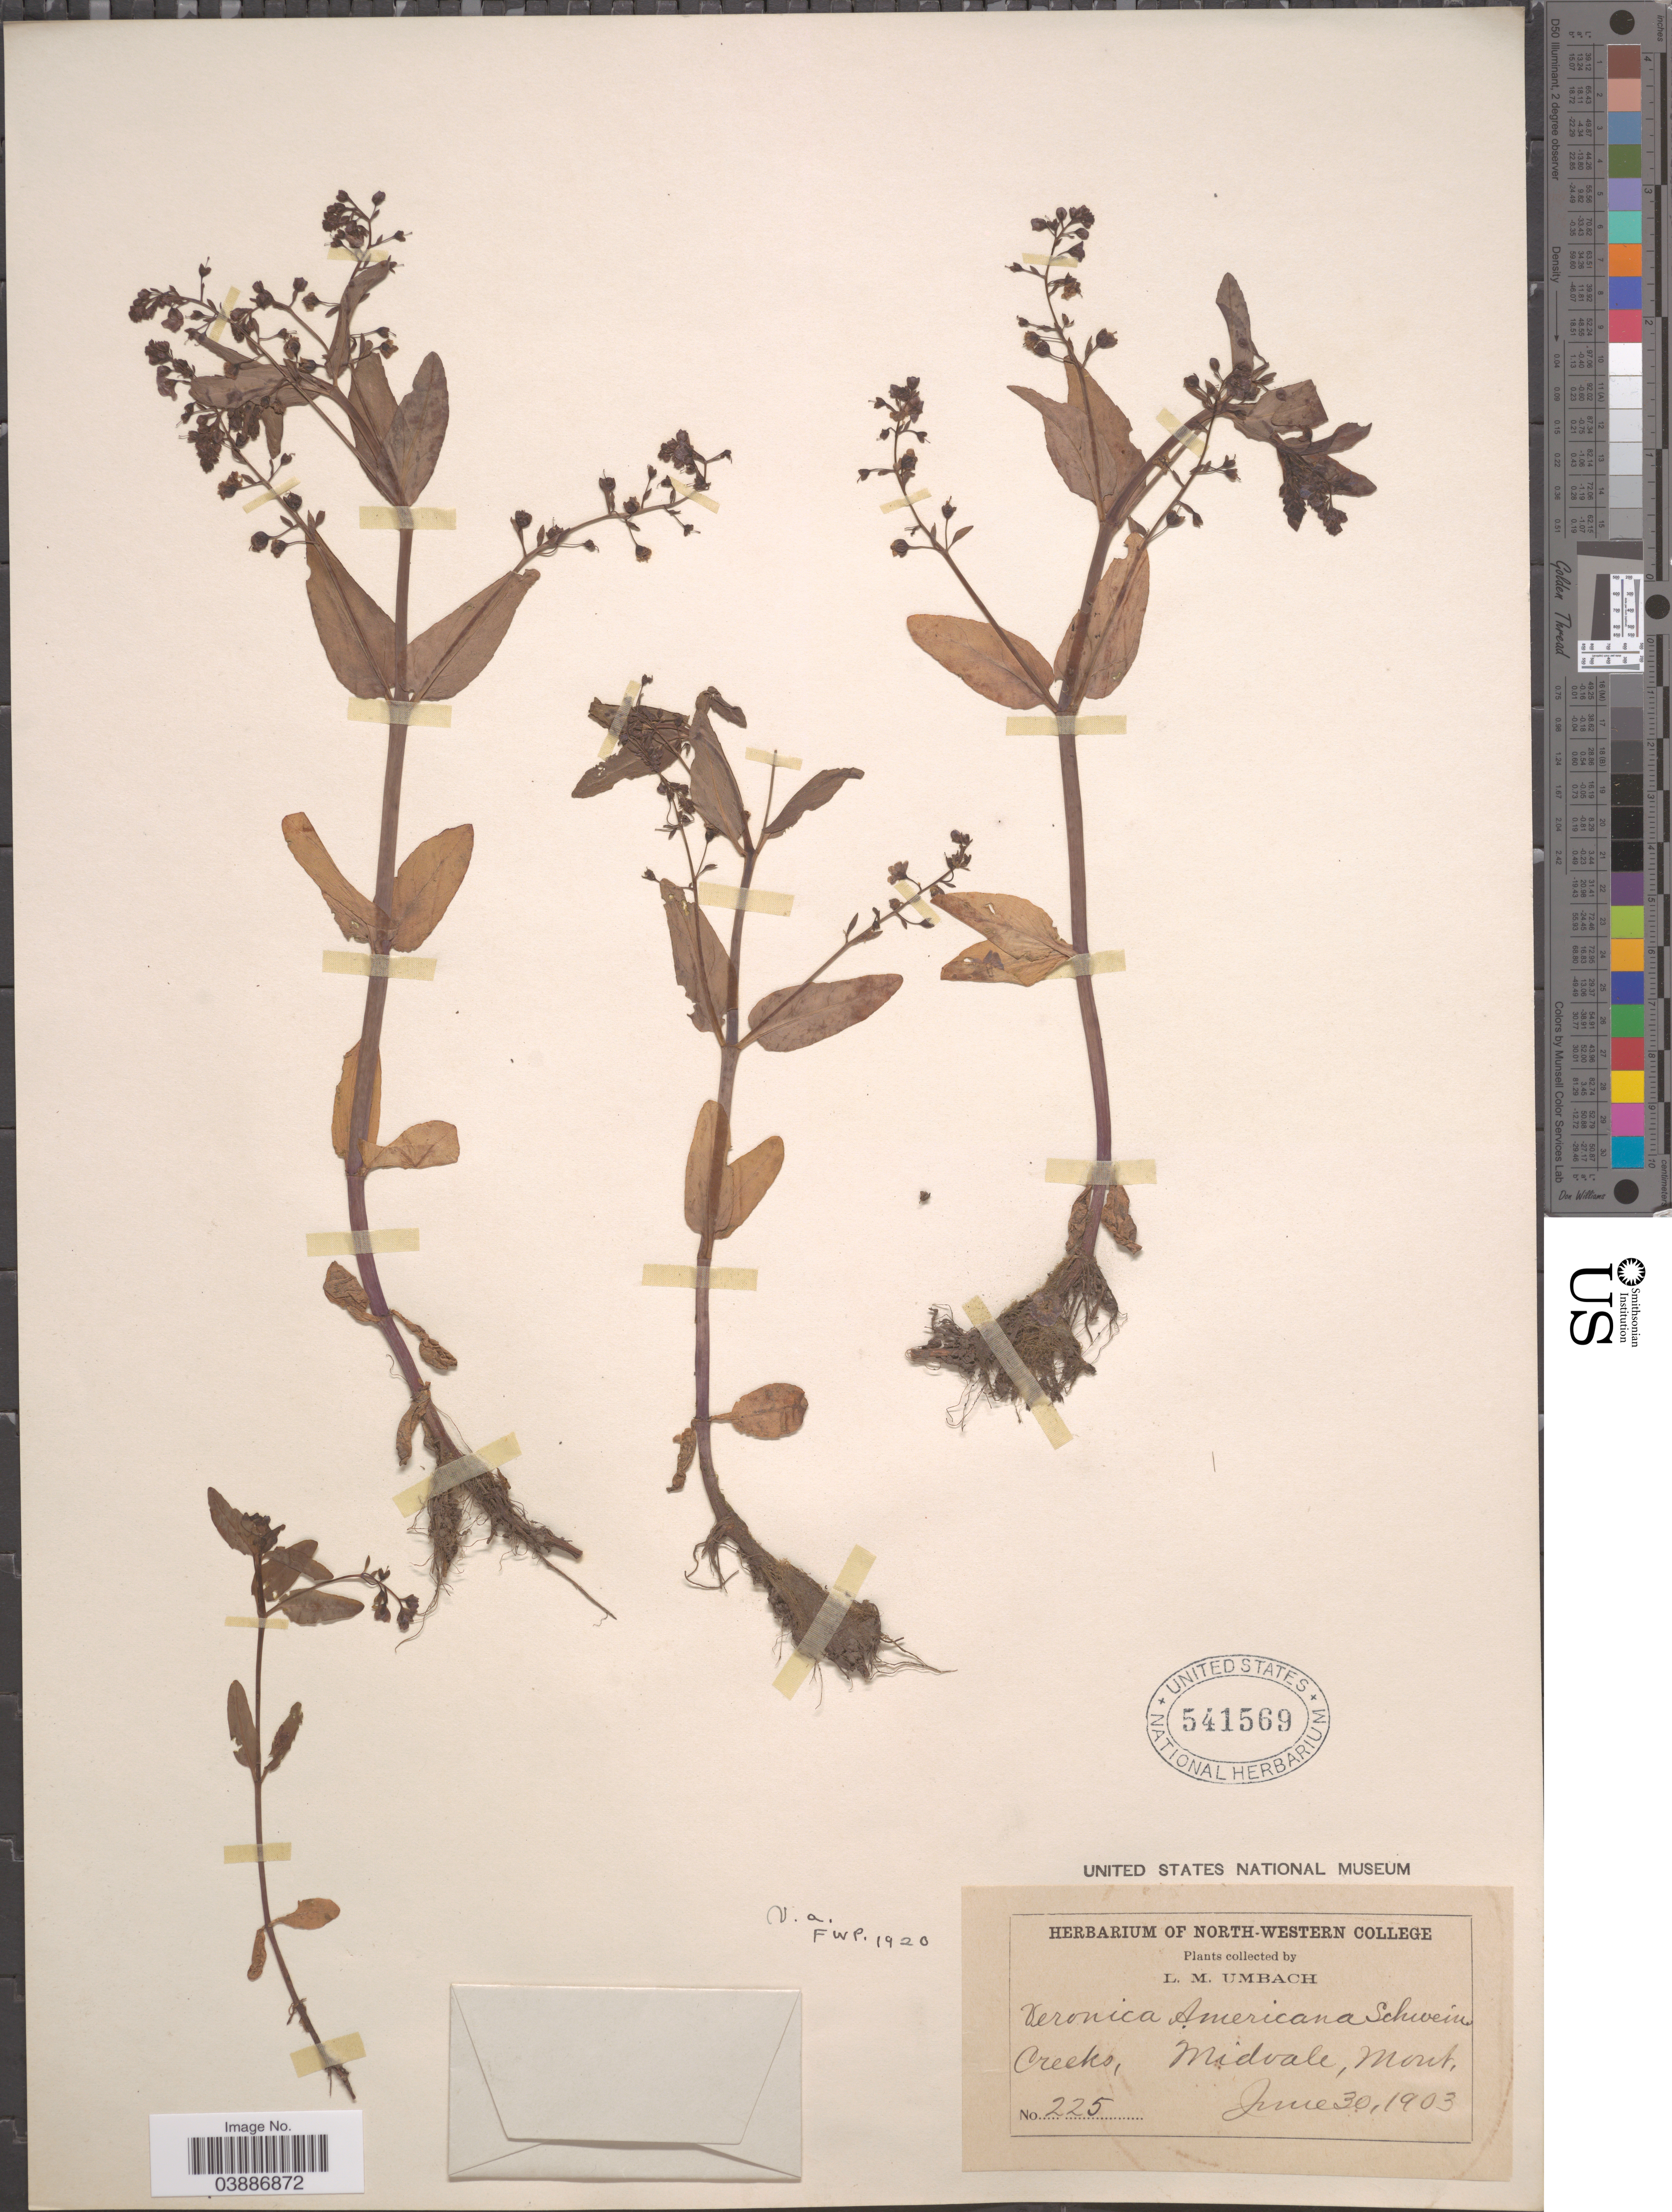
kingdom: Plantae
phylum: Tracheophyta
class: Magnoliopsida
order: Lamiales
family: Plantaginaceae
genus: Veronica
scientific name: Veronica americana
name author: Schwein. ex Benth.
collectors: L. M. Umbach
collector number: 225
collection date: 1903-06-30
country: United States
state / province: Montana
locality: Creeks, Midvale.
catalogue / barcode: US 541569